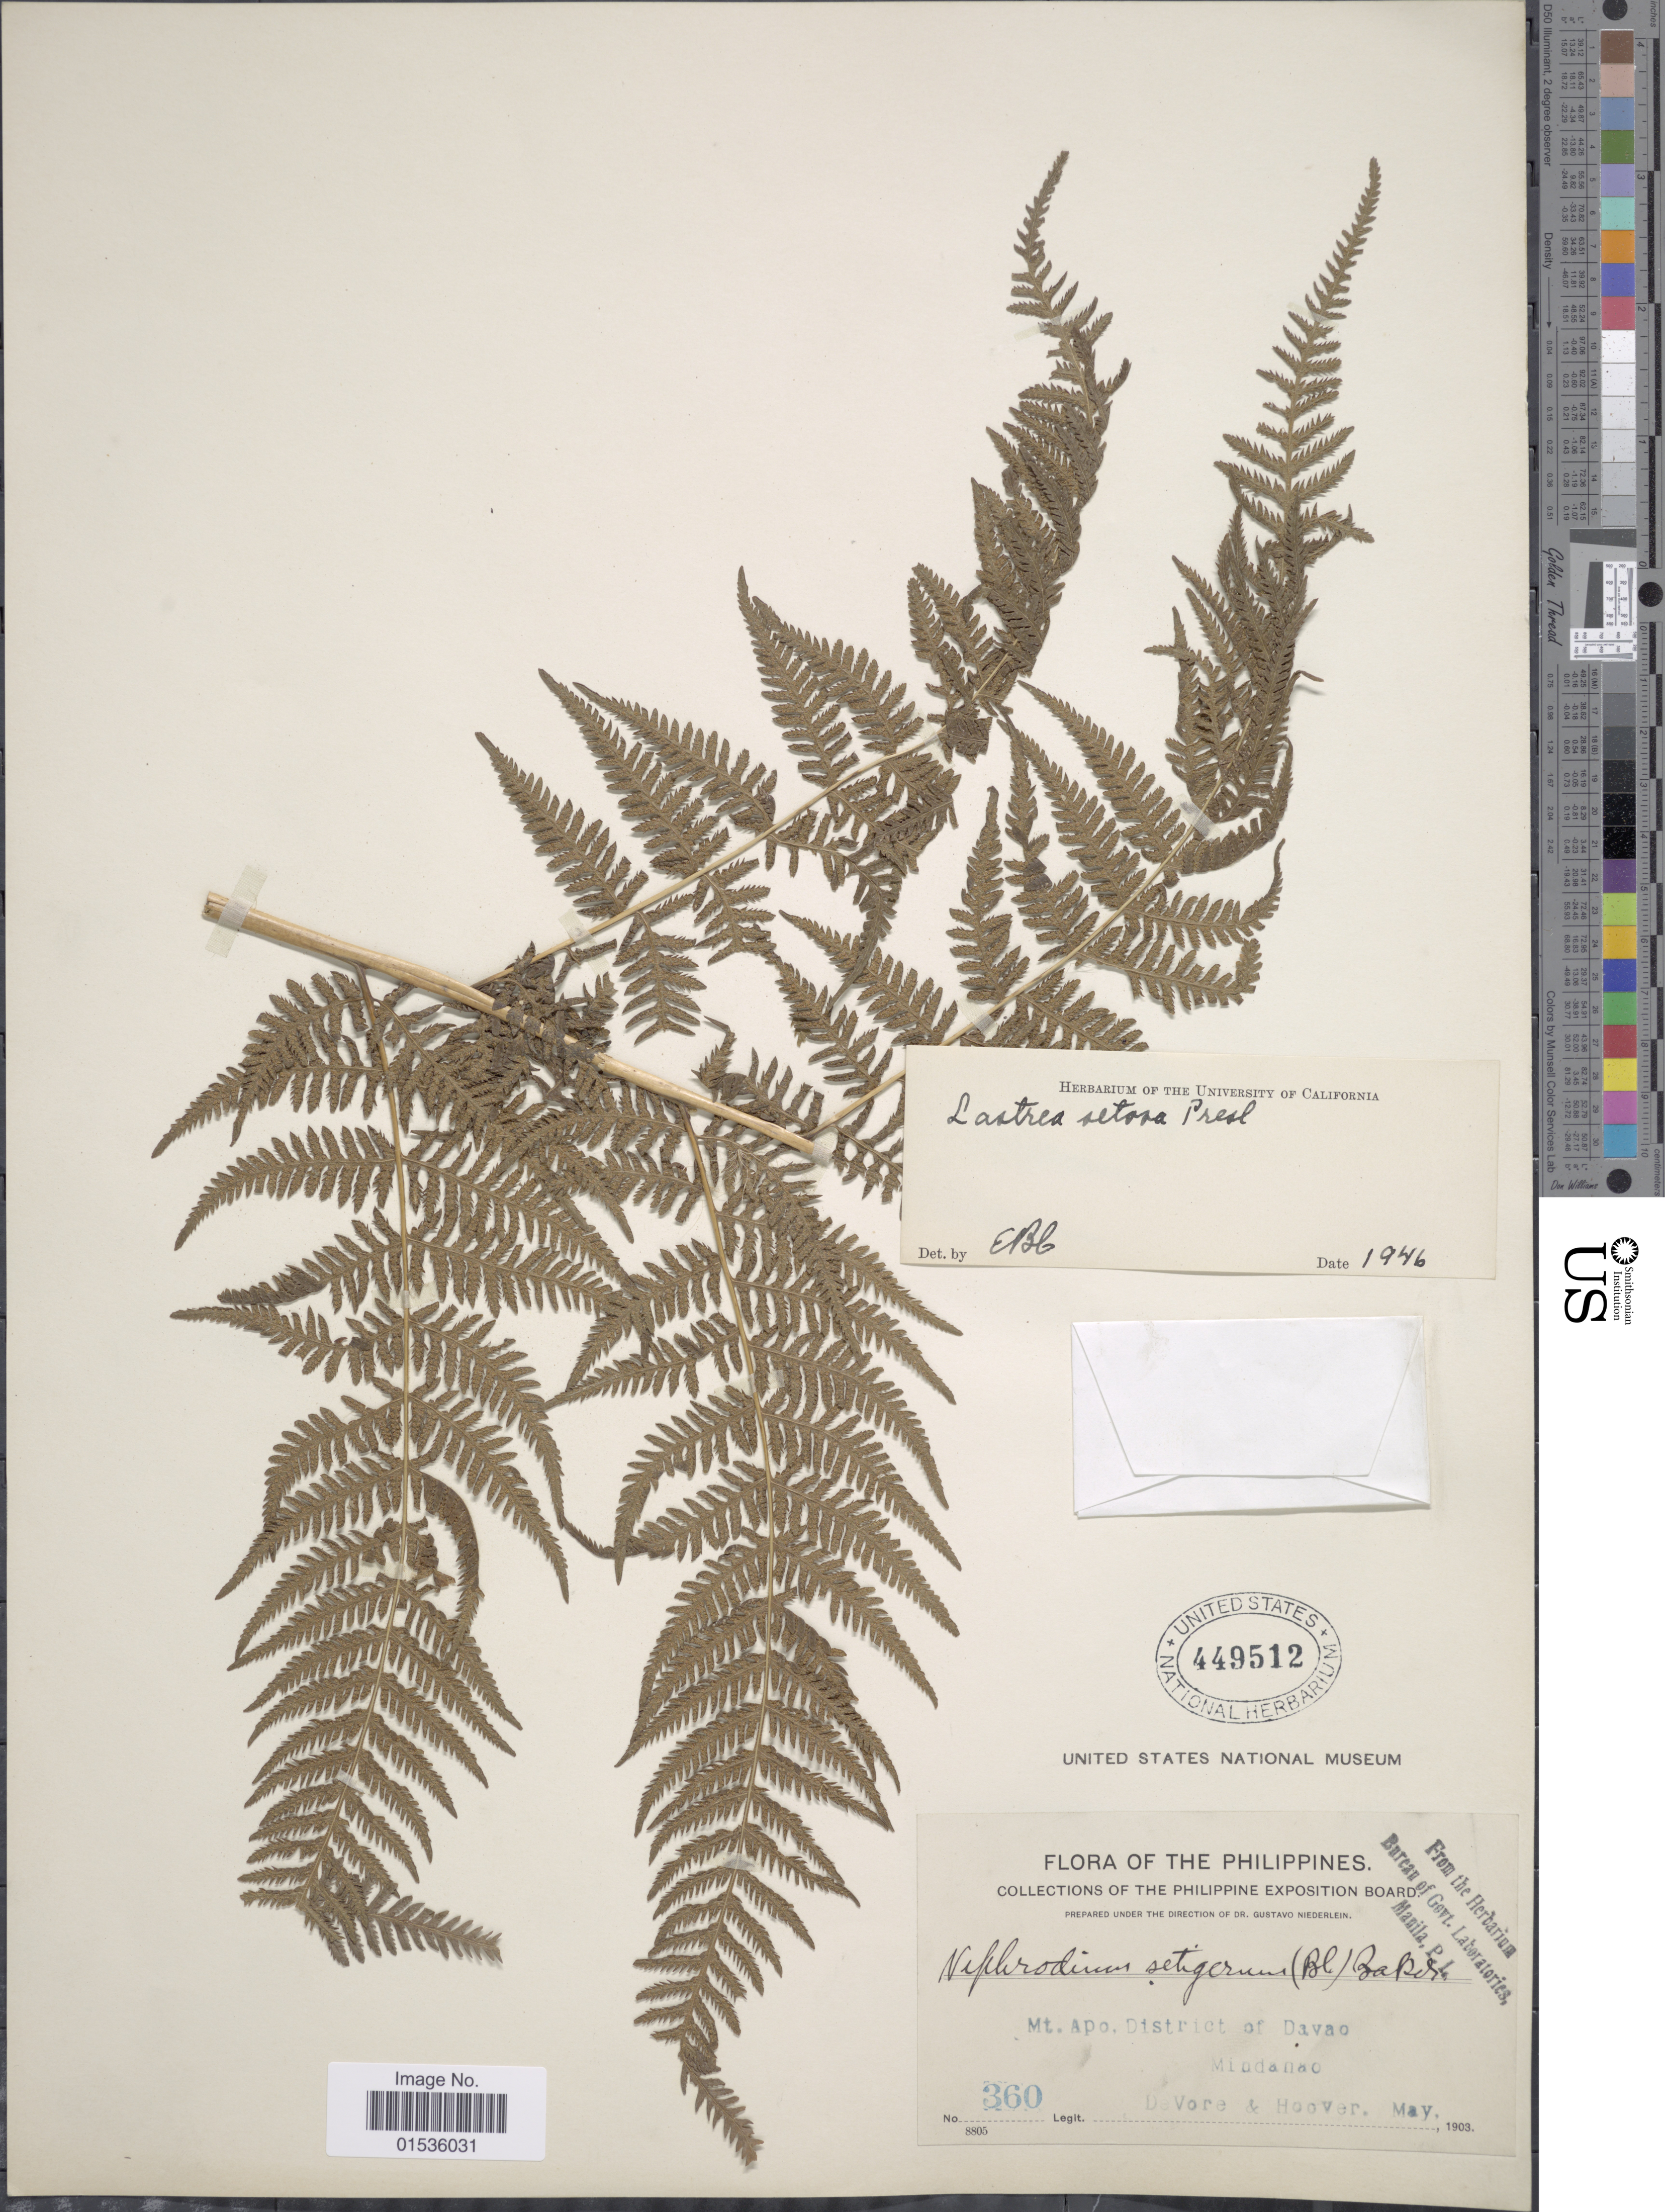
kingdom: Plantae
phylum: Tracheophyta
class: Polypodiopsida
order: Polypodiales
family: Thelypteridaceae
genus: Macrothelypteris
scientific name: Macrothelypteris torresiana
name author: (Gaudich.) Ching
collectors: -. DeVore & -- Hoover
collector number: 360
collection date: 1903-05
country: Philippines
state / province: Davao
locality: Philippines, Mt. Apo. District of davao, Mindanao.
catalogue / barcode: US 449512